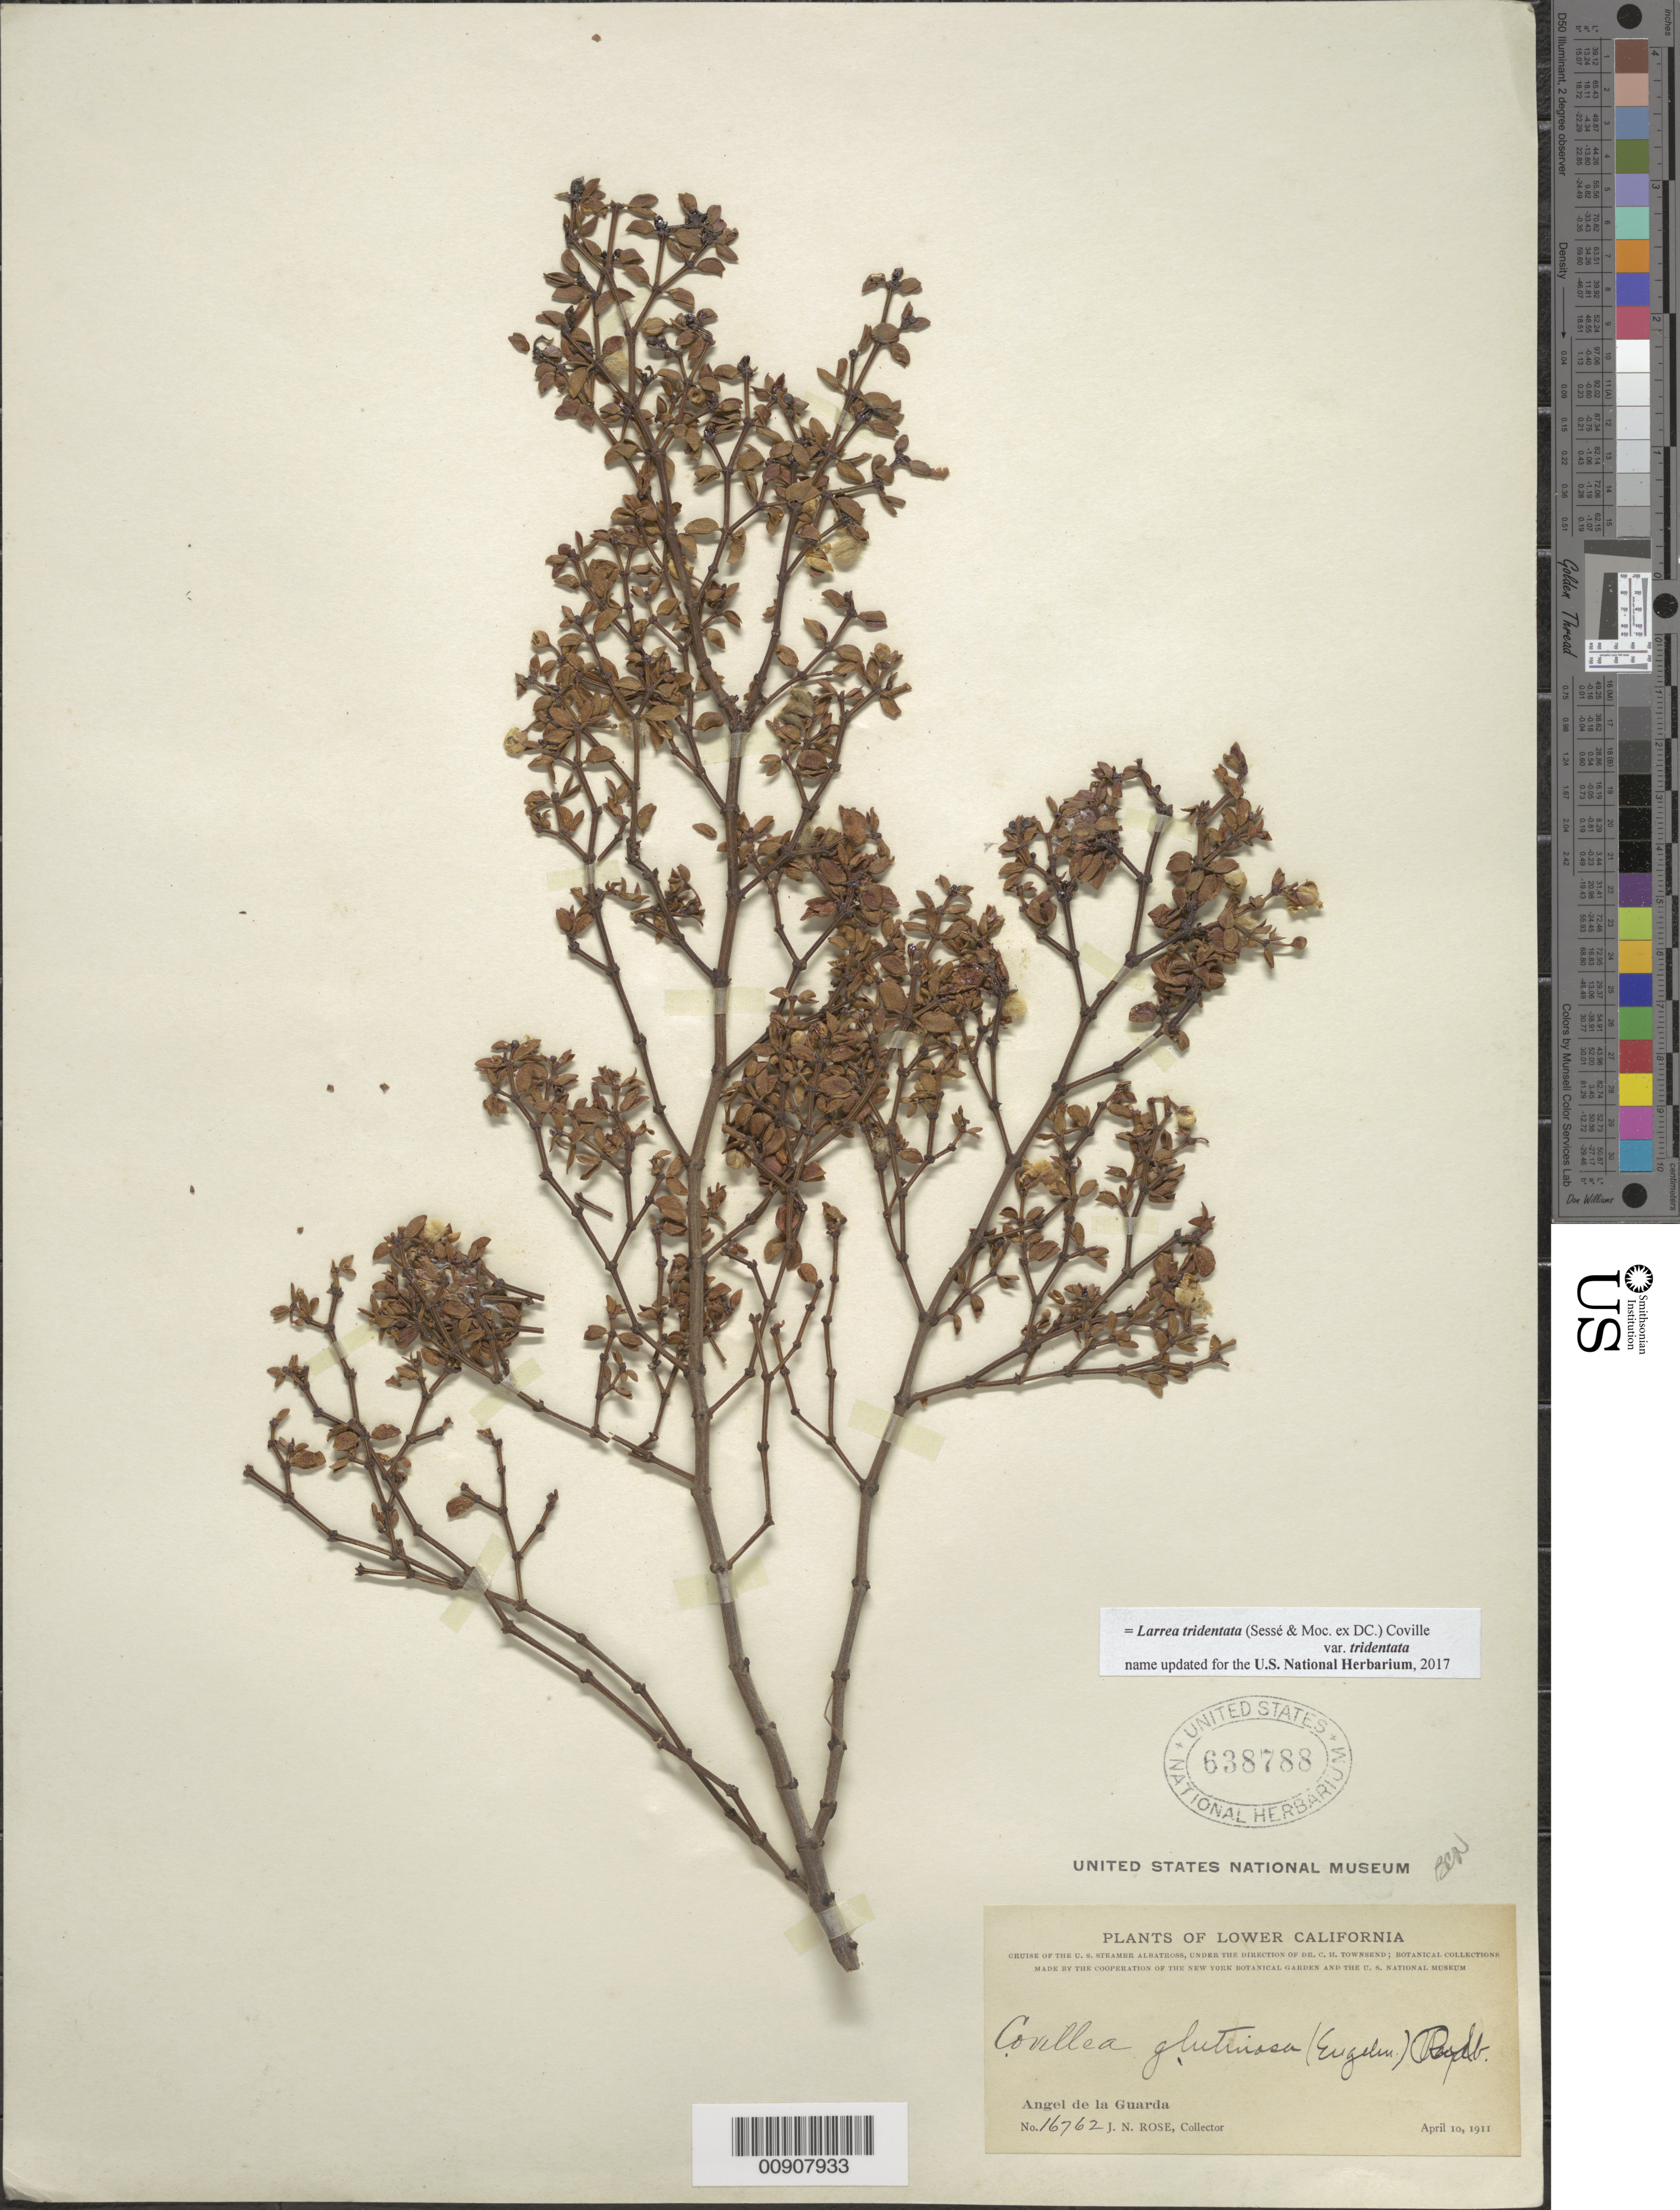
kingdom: Plantae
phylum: Tracheophyta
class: Magnoliopsida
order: Zygophyllales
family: Zygophyllaceae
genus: Larrea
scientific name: Larrea tridentata var. tridentata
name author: (Sessé & Moc. ex DC.) Coville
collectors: J. N. Rose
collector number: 16762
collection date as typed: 10 Apr 1911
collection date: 1911-04-10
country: Mexico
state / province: Baja California Norte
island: Angel de la Guarda I.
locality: Angel de la Guarda.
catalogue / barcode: US 638788